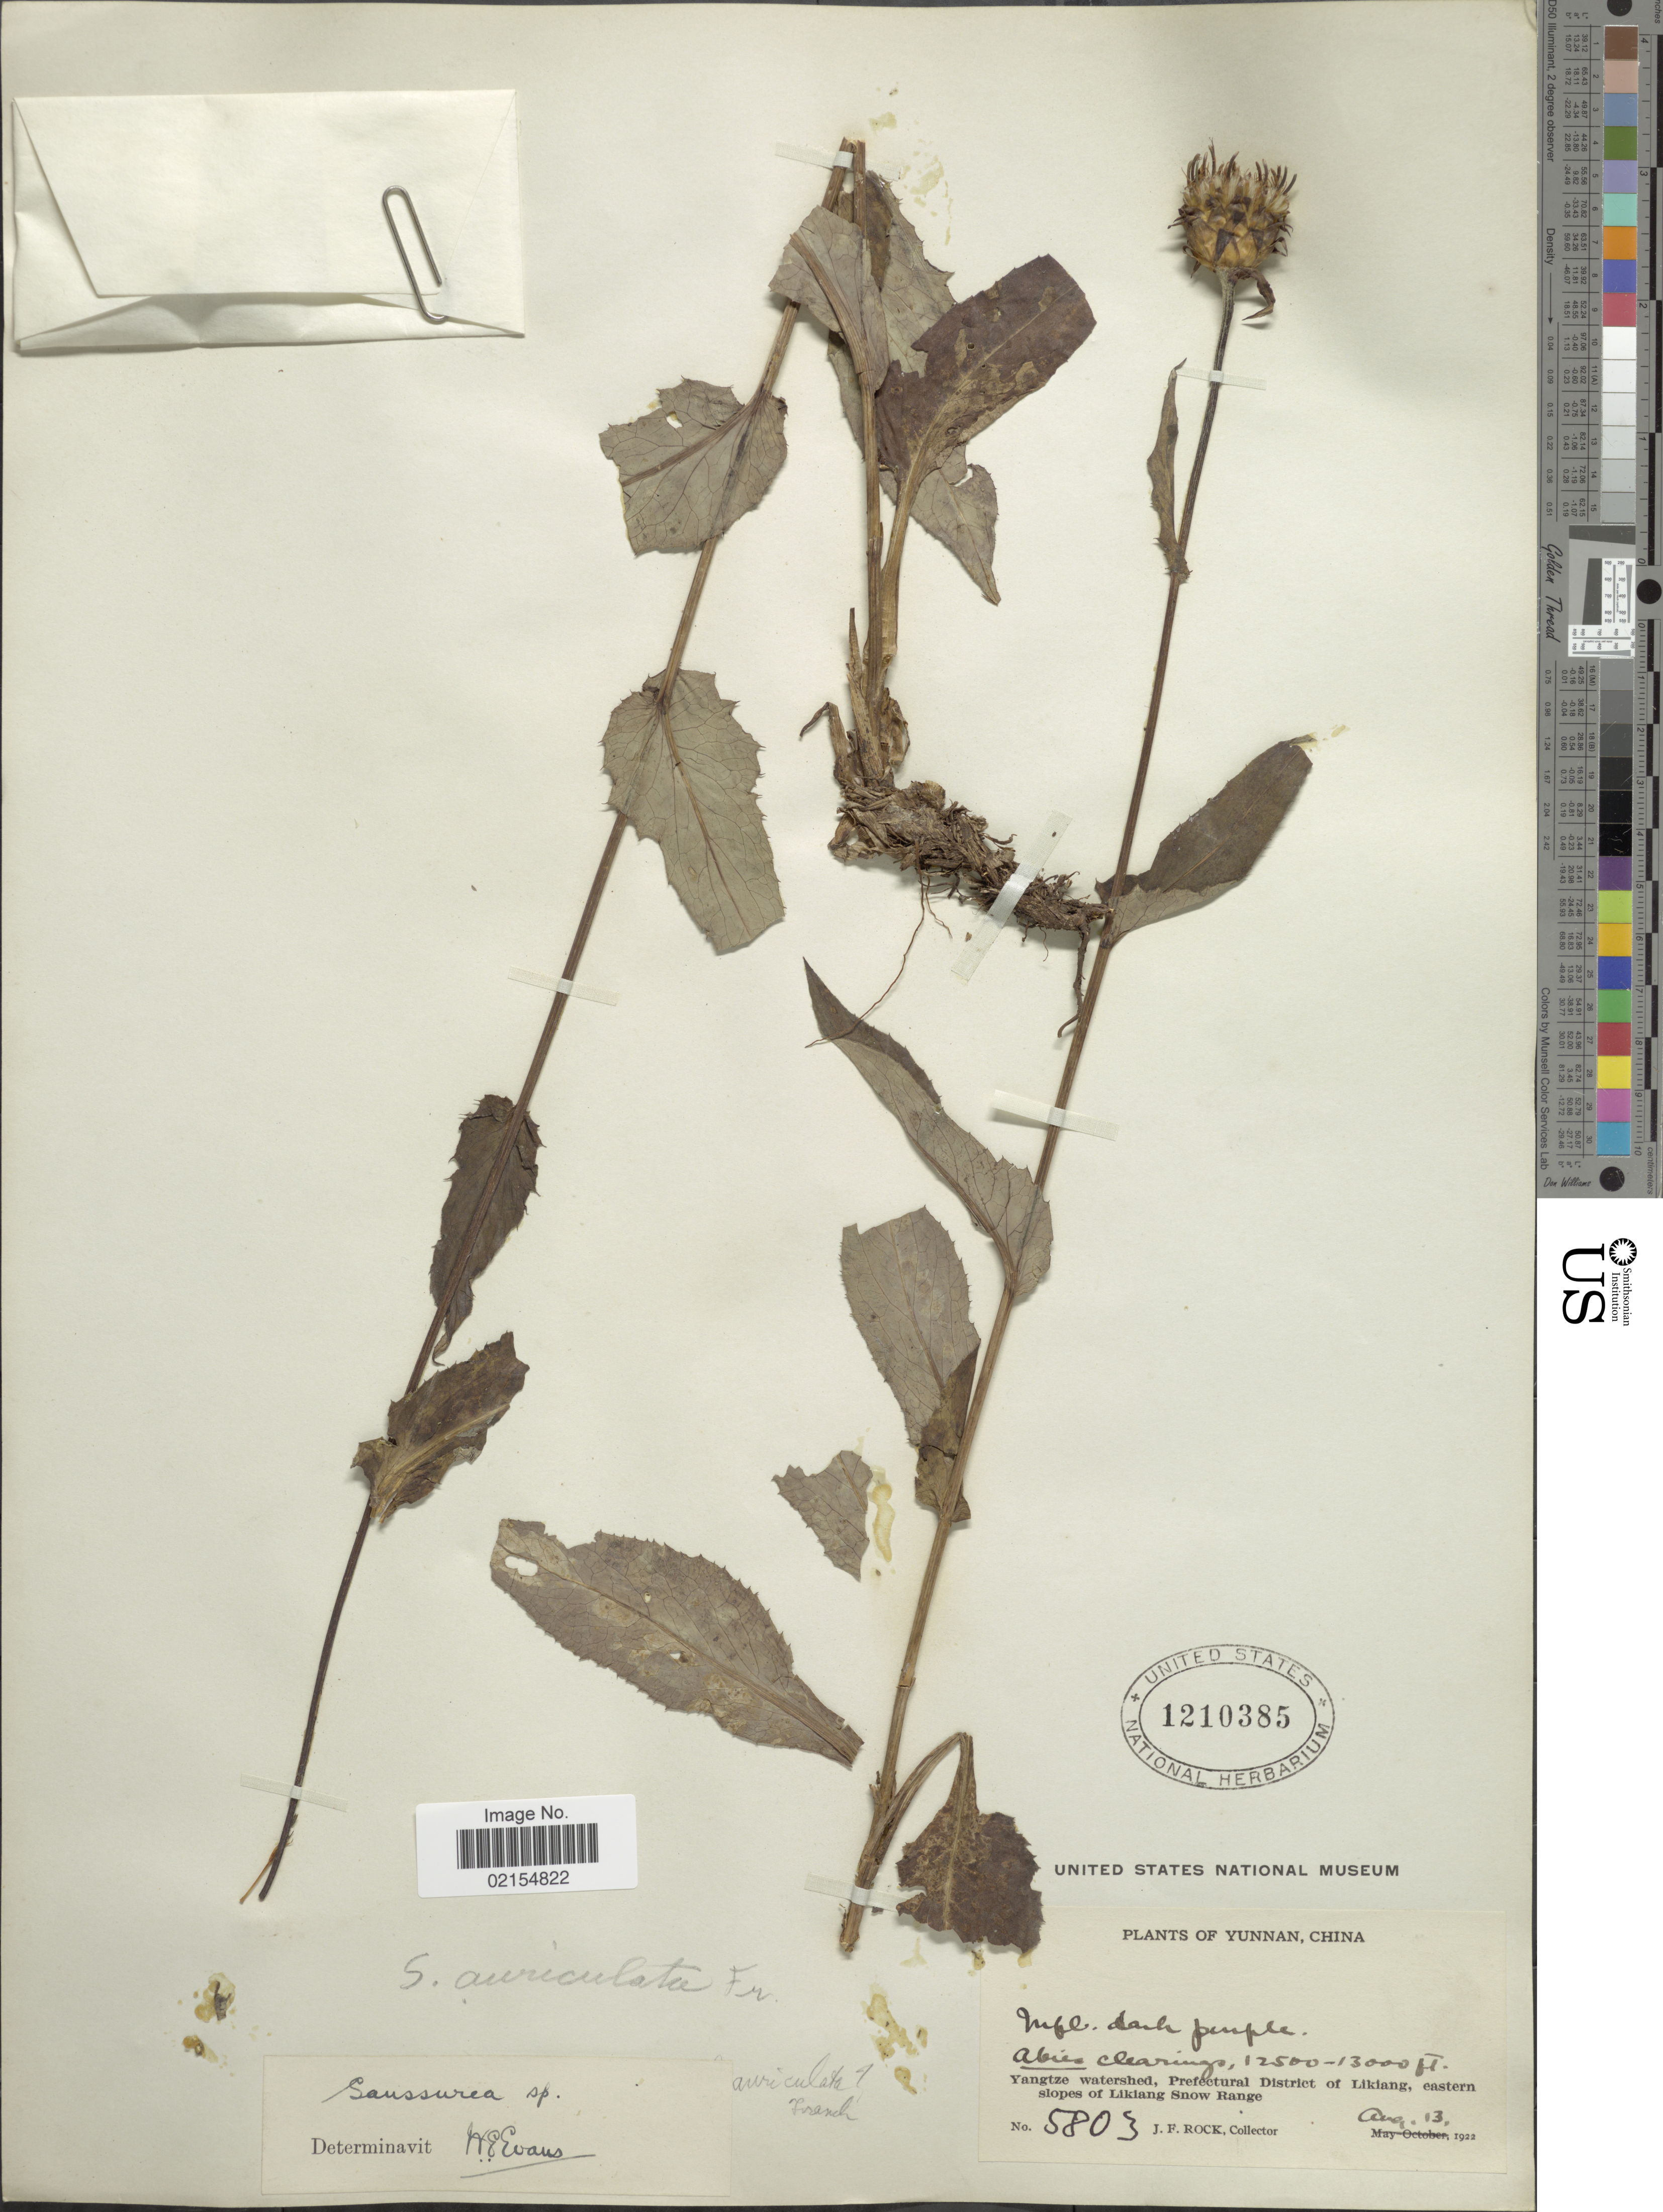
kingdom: Plantae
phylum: Tracheophyta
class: Magnoliopsida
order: Asterales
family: Asteraceae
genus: Saussurea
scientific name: Saussurea caudata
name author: Franch.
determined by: Chen, Yousheng S.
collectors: J. Rock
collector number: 5803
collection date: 1922-08-13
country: China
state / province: Yunnan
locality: Yunnan, China, Yangtze watershed, Prefectural District of Likiang, eastern slopes of Likiang Snow Range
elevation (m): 3810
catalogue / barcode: US 1210385